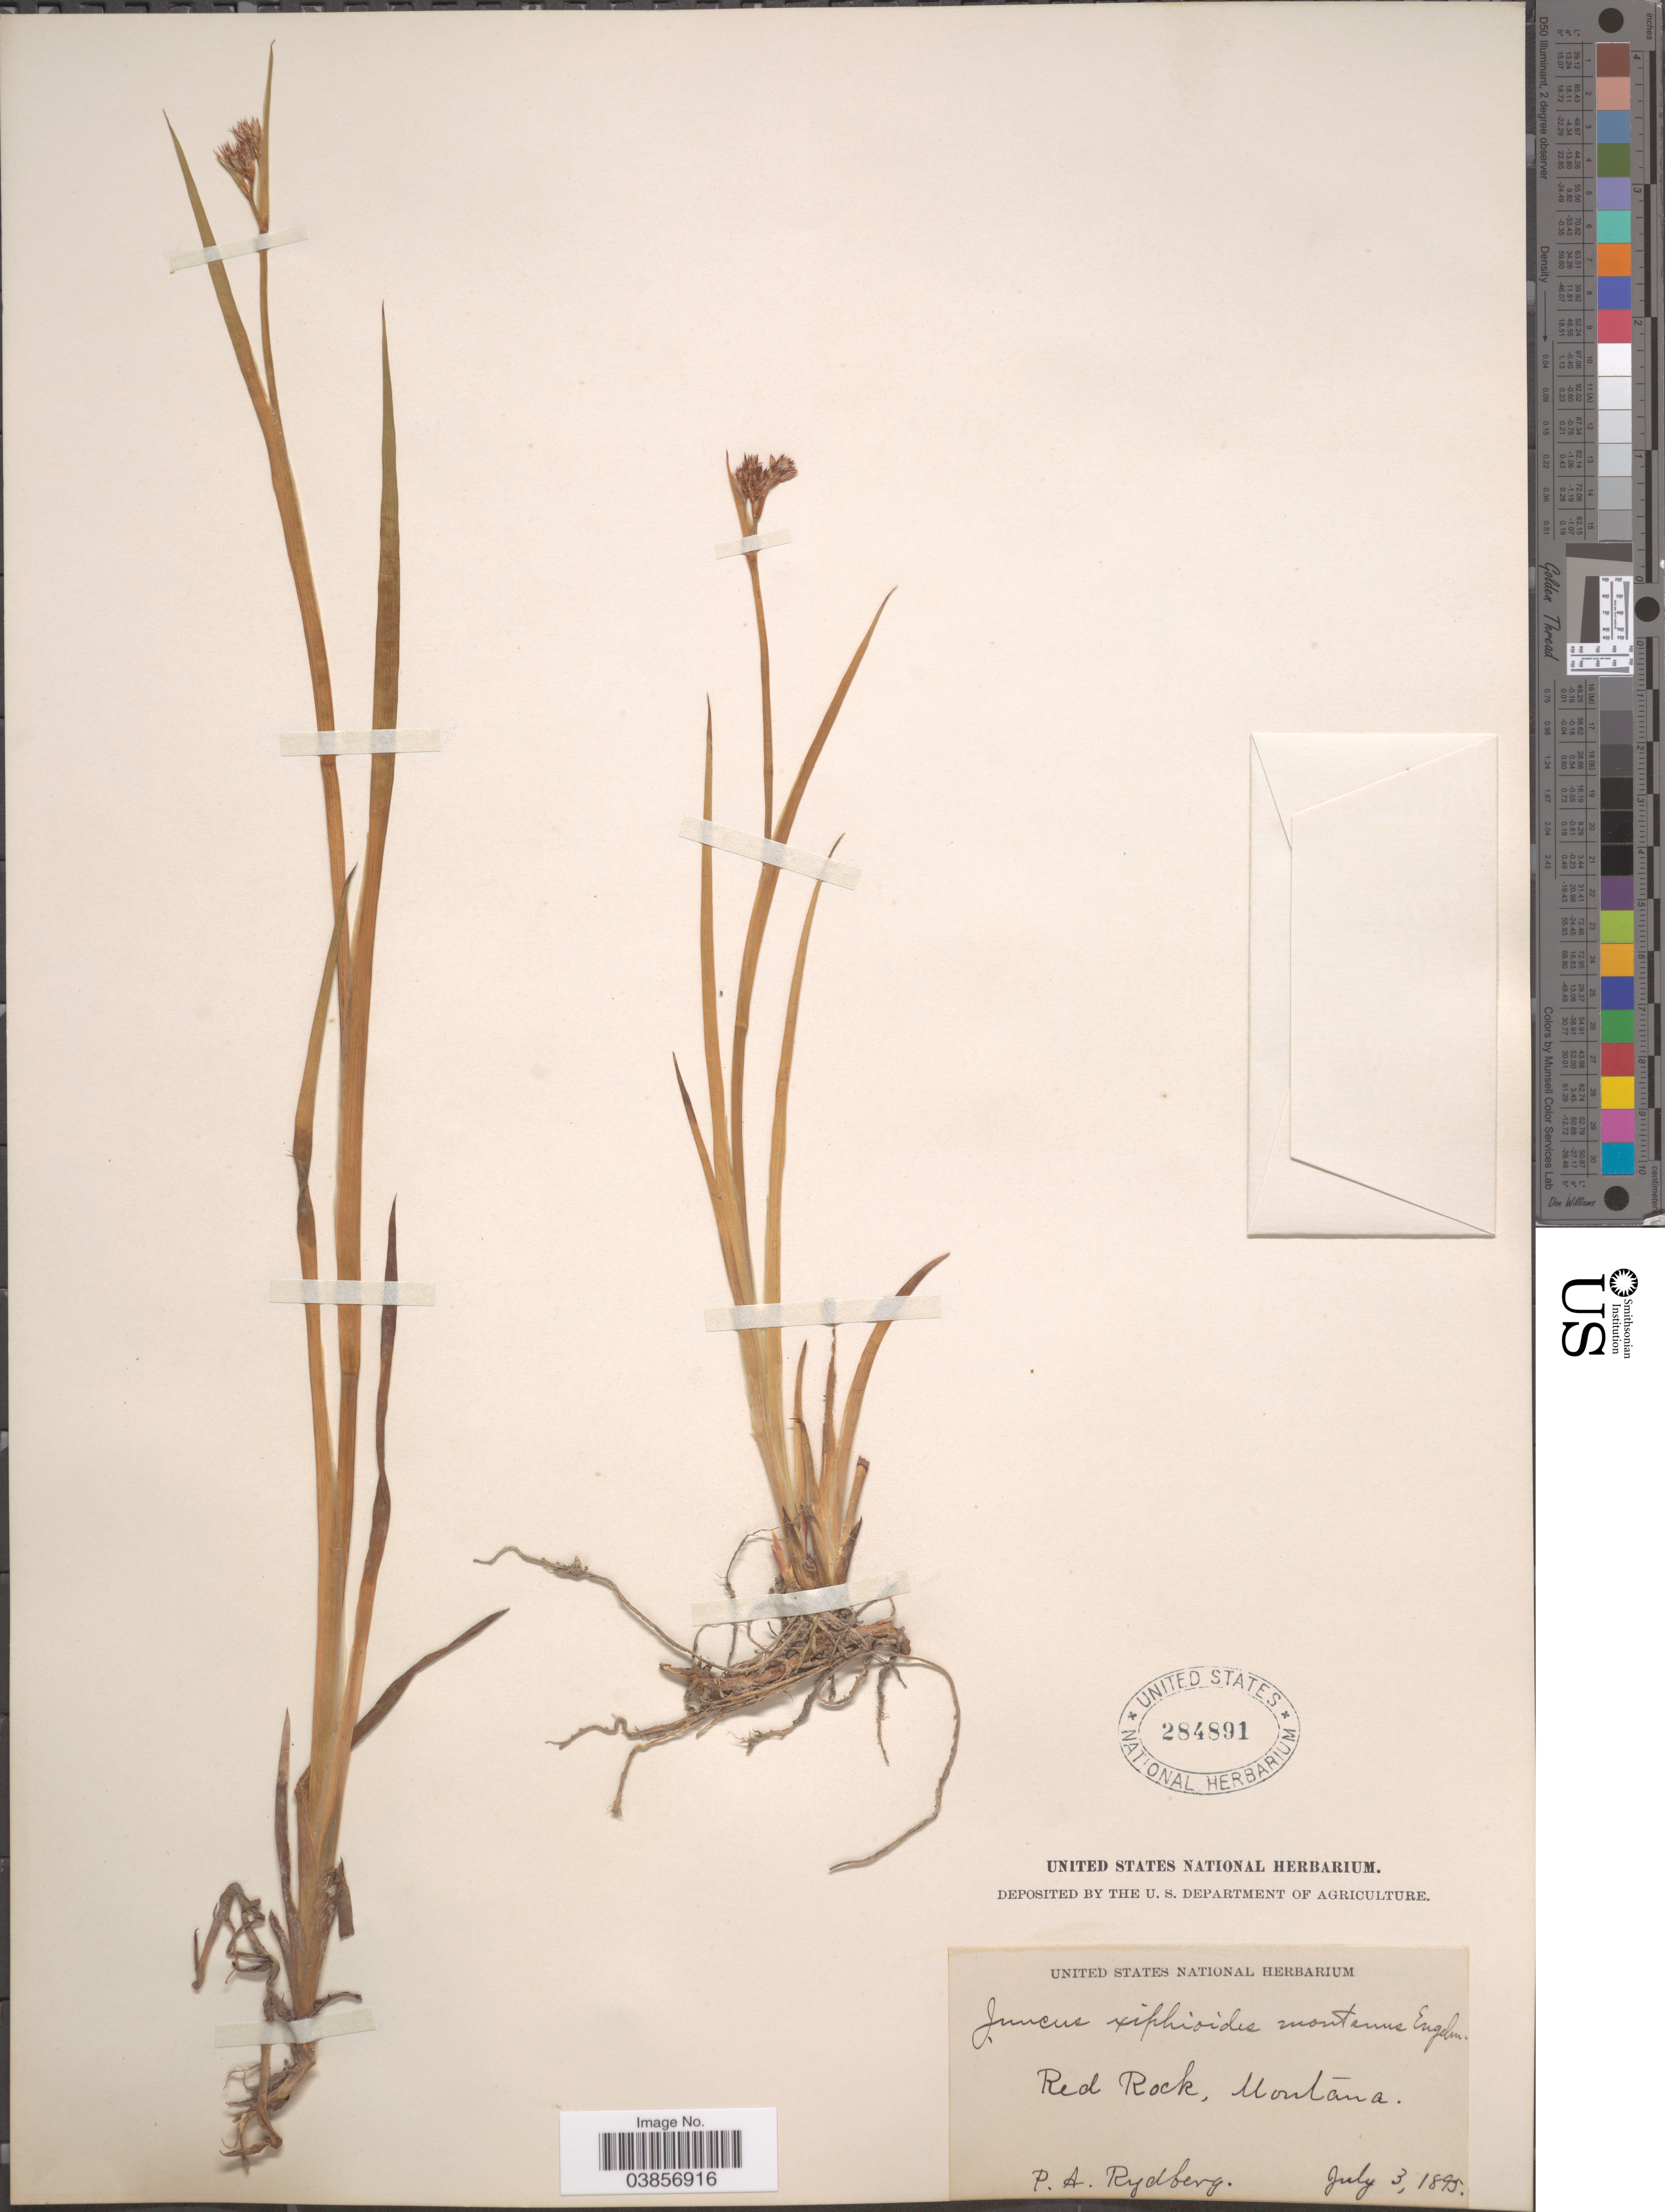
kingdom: Plantae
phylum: Tracheophyta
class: Liliopsida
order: Poales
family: Juncaceae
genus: Juncus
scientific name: Juncus saximontanus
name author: A. Nelson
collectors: P. A. Rydberg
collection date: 1895-07-03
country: United States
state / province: Montana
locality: Red Rock.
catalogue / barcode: US 284891